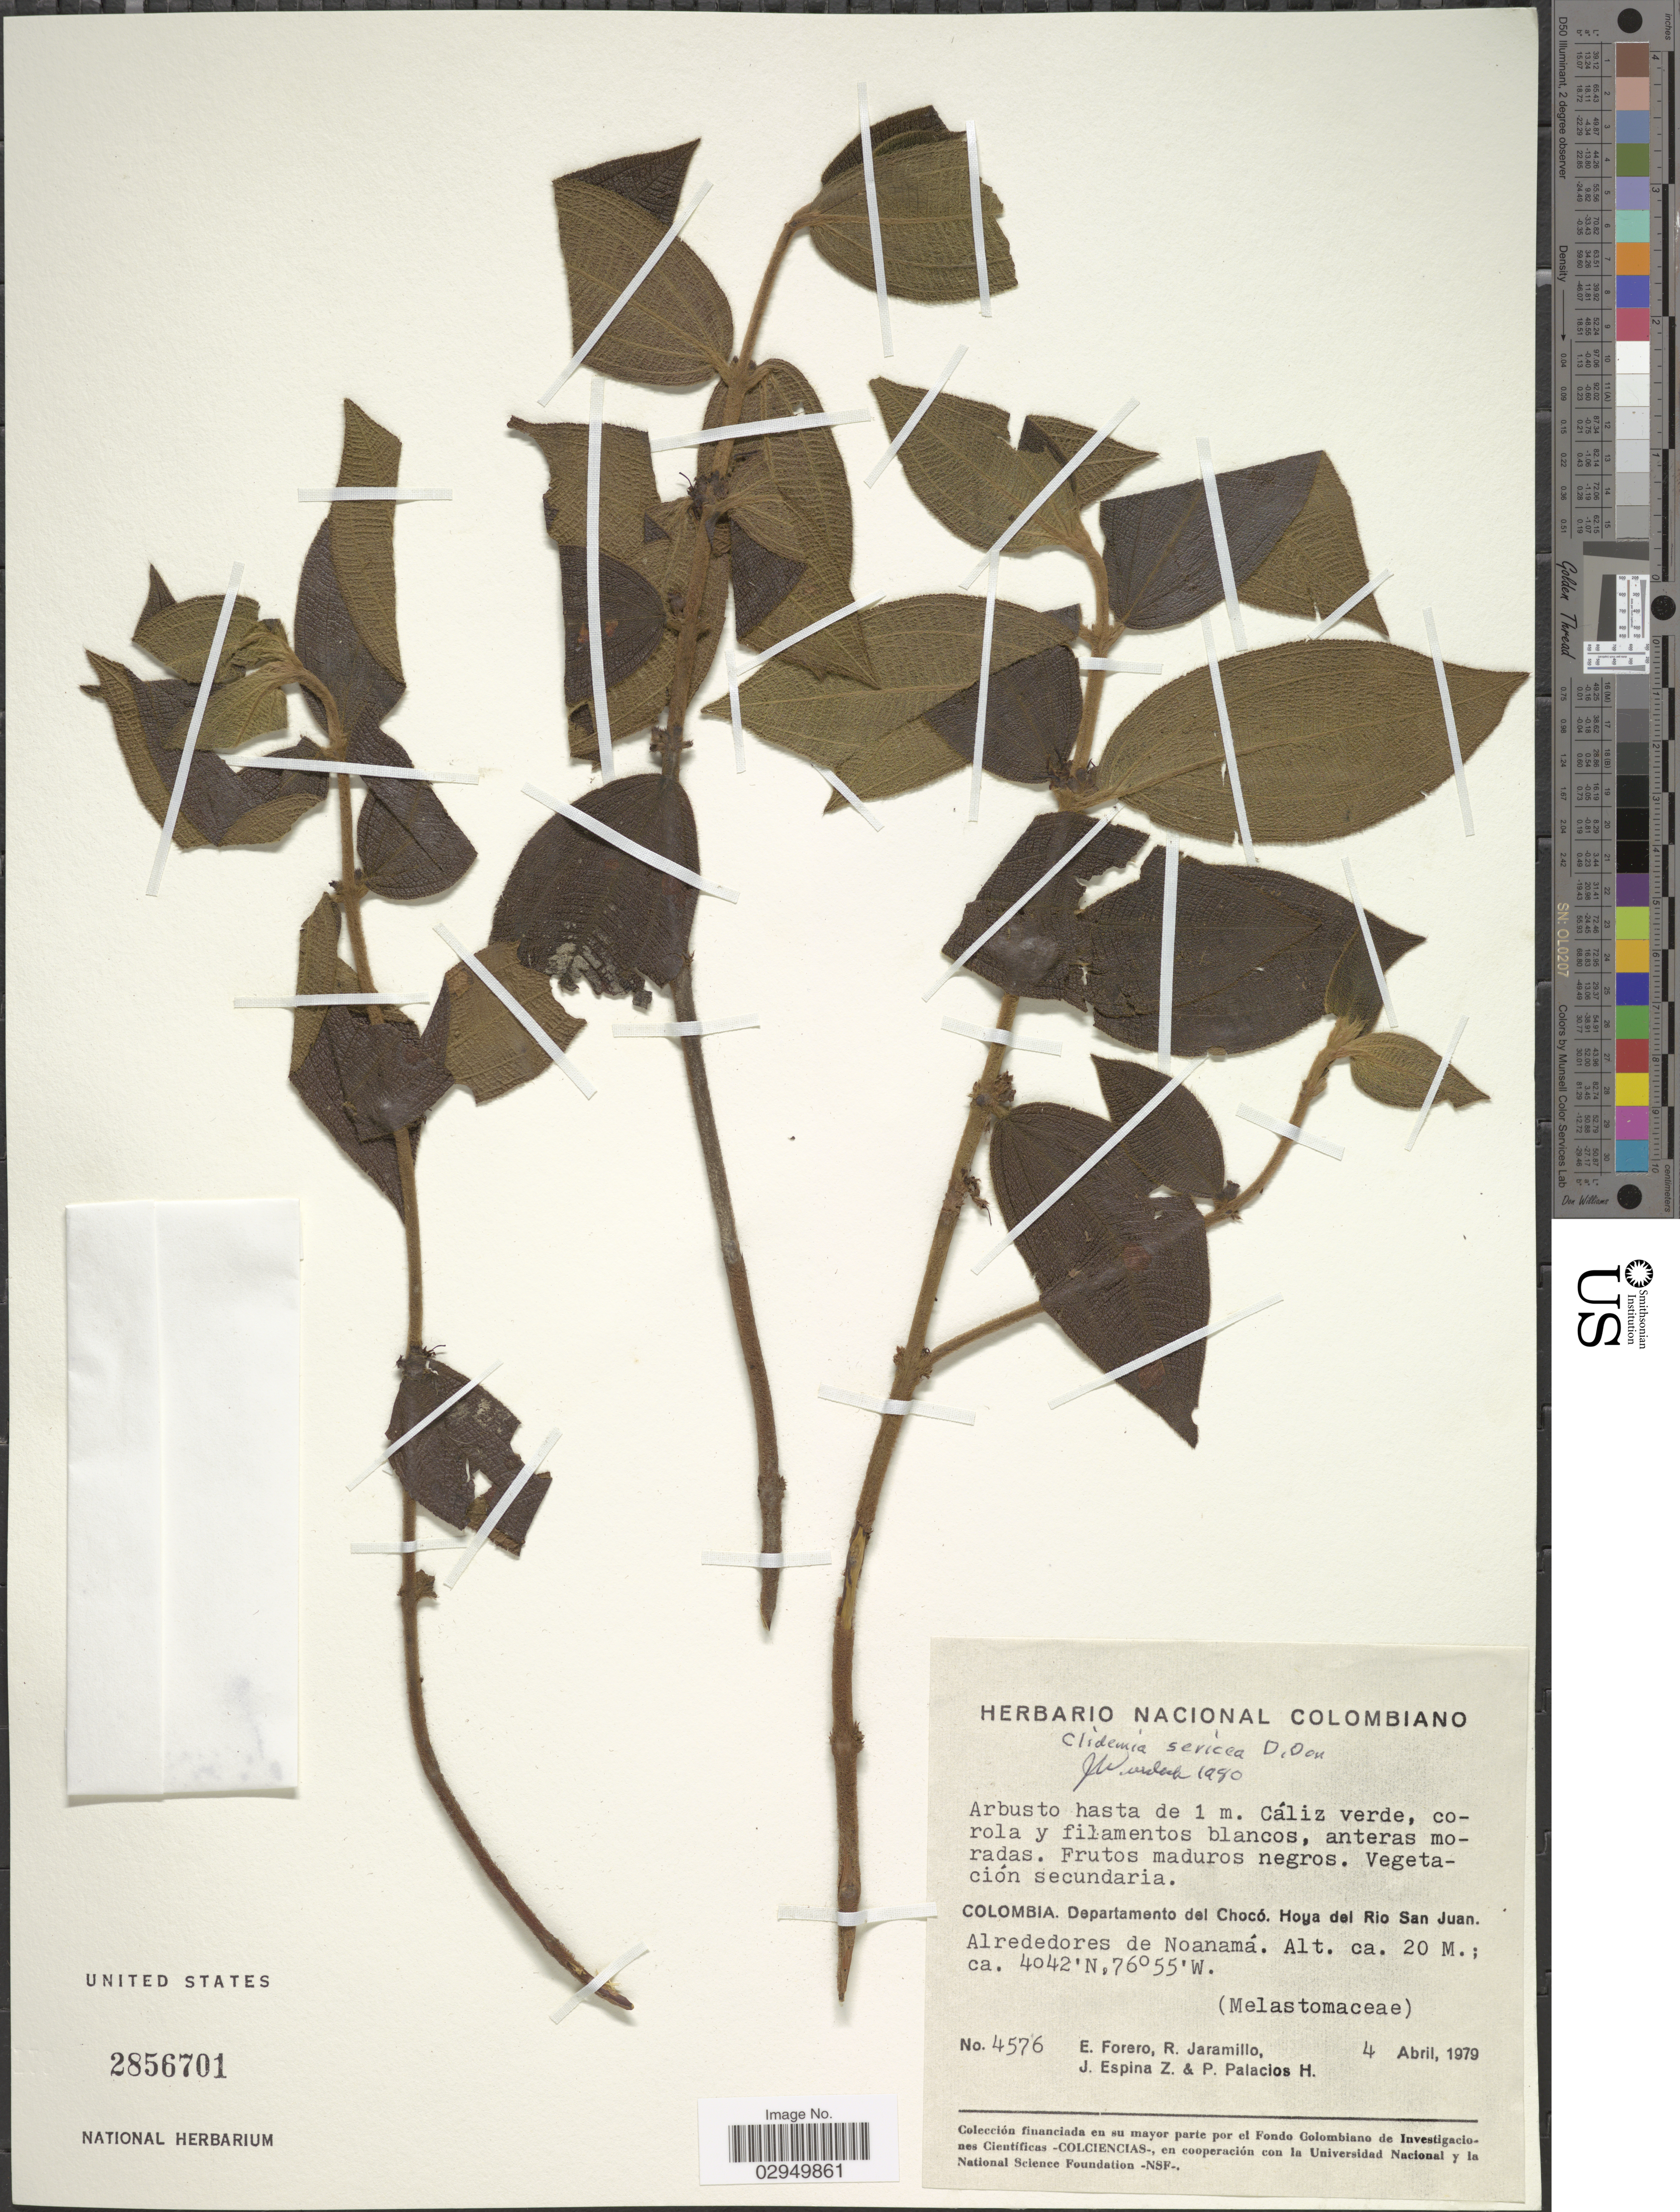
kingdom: Plantae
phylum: Tracheophyta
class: Magnoliopsida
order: Myrtales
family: Melastomataceae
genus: Clidemia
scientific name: Clidemia sericea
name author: D. Don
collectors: E. Forero, R. Jaramillo, J. Espina Z. & P. Palacios H.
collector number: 4576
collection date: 1979-04-04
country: Colombia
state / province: Chocó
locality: Departamento del Chocó. Hoya del Rio San Juan. Alrededores de Noanamá.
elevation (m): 20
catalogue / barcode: US 2856701